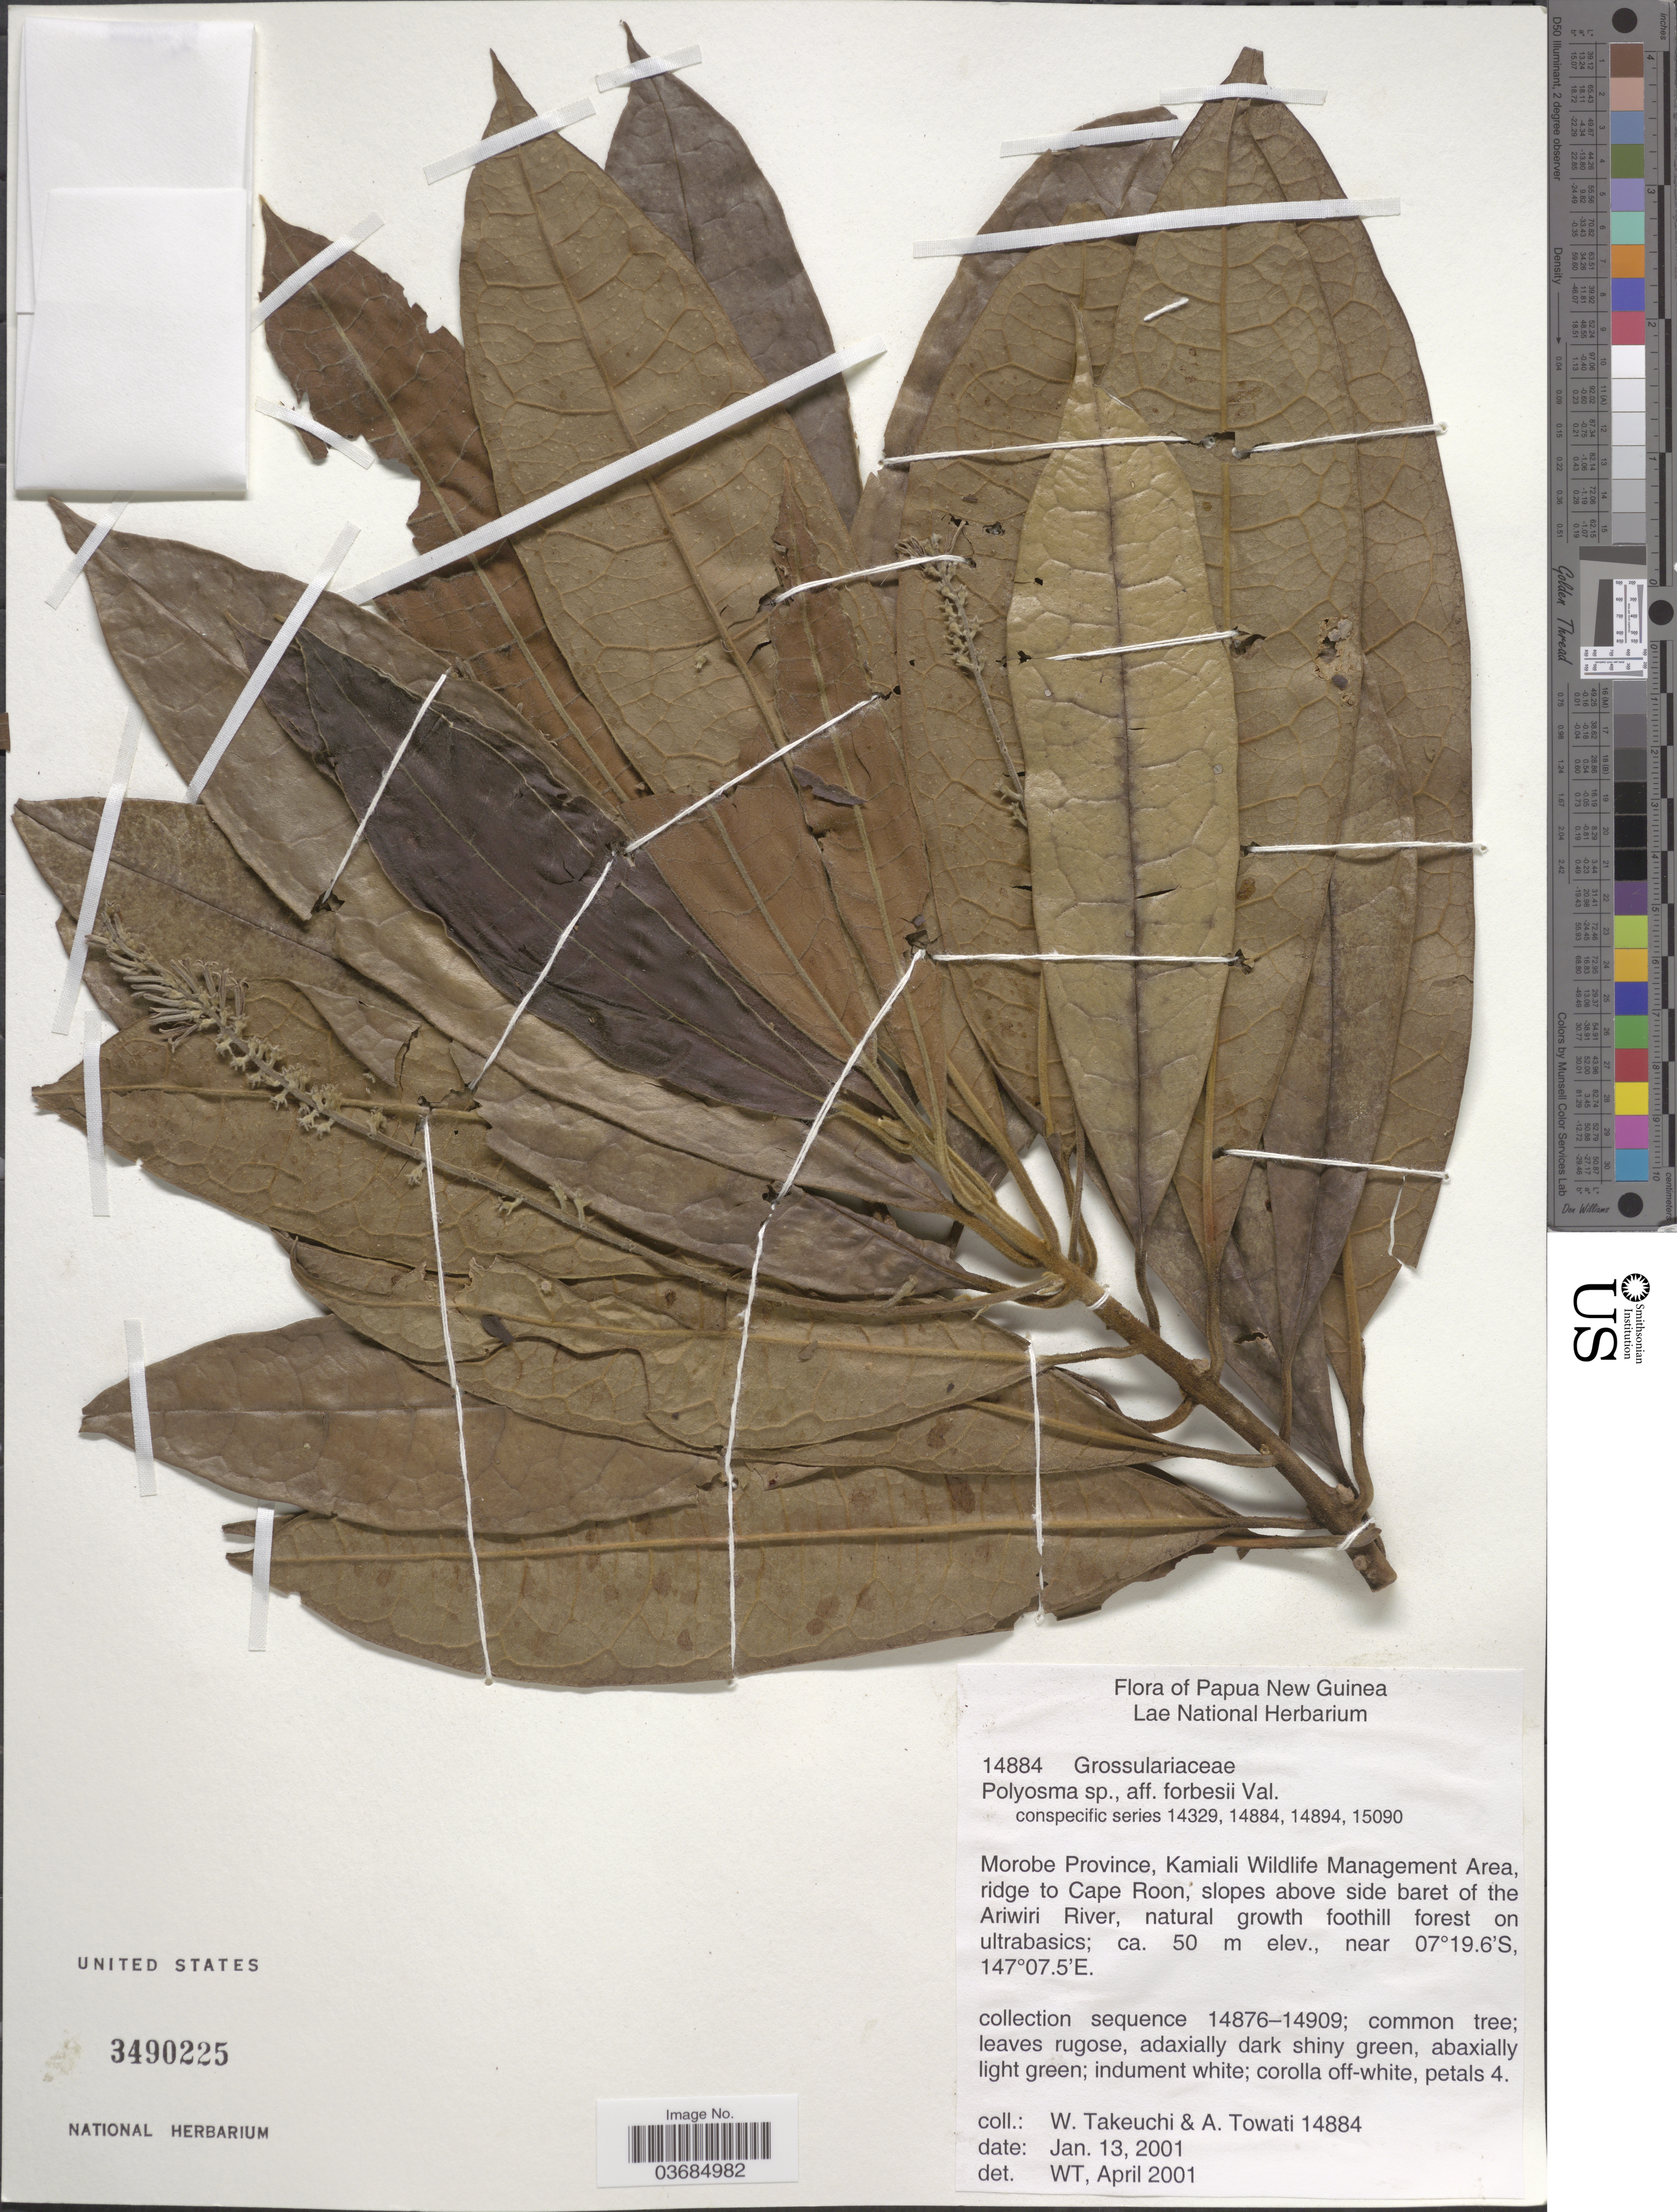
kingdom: Plantae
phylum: Tracheophyta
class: Magnoliopsida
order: Escalloniales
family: Escalloniaceae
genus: Polyosma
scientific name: Polyosma forbesii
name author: Valeton ex Lauterb.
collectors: W. Takeuchi & A. Towati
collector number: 14884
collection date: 2001-01-13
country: Papua New Guinea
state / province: Morobe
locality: Kamiali Wildlife Management Area, ridge to Cape Roon, slopes above side baret of the Ariwiri River.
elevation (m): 50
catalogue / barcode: US 3490225